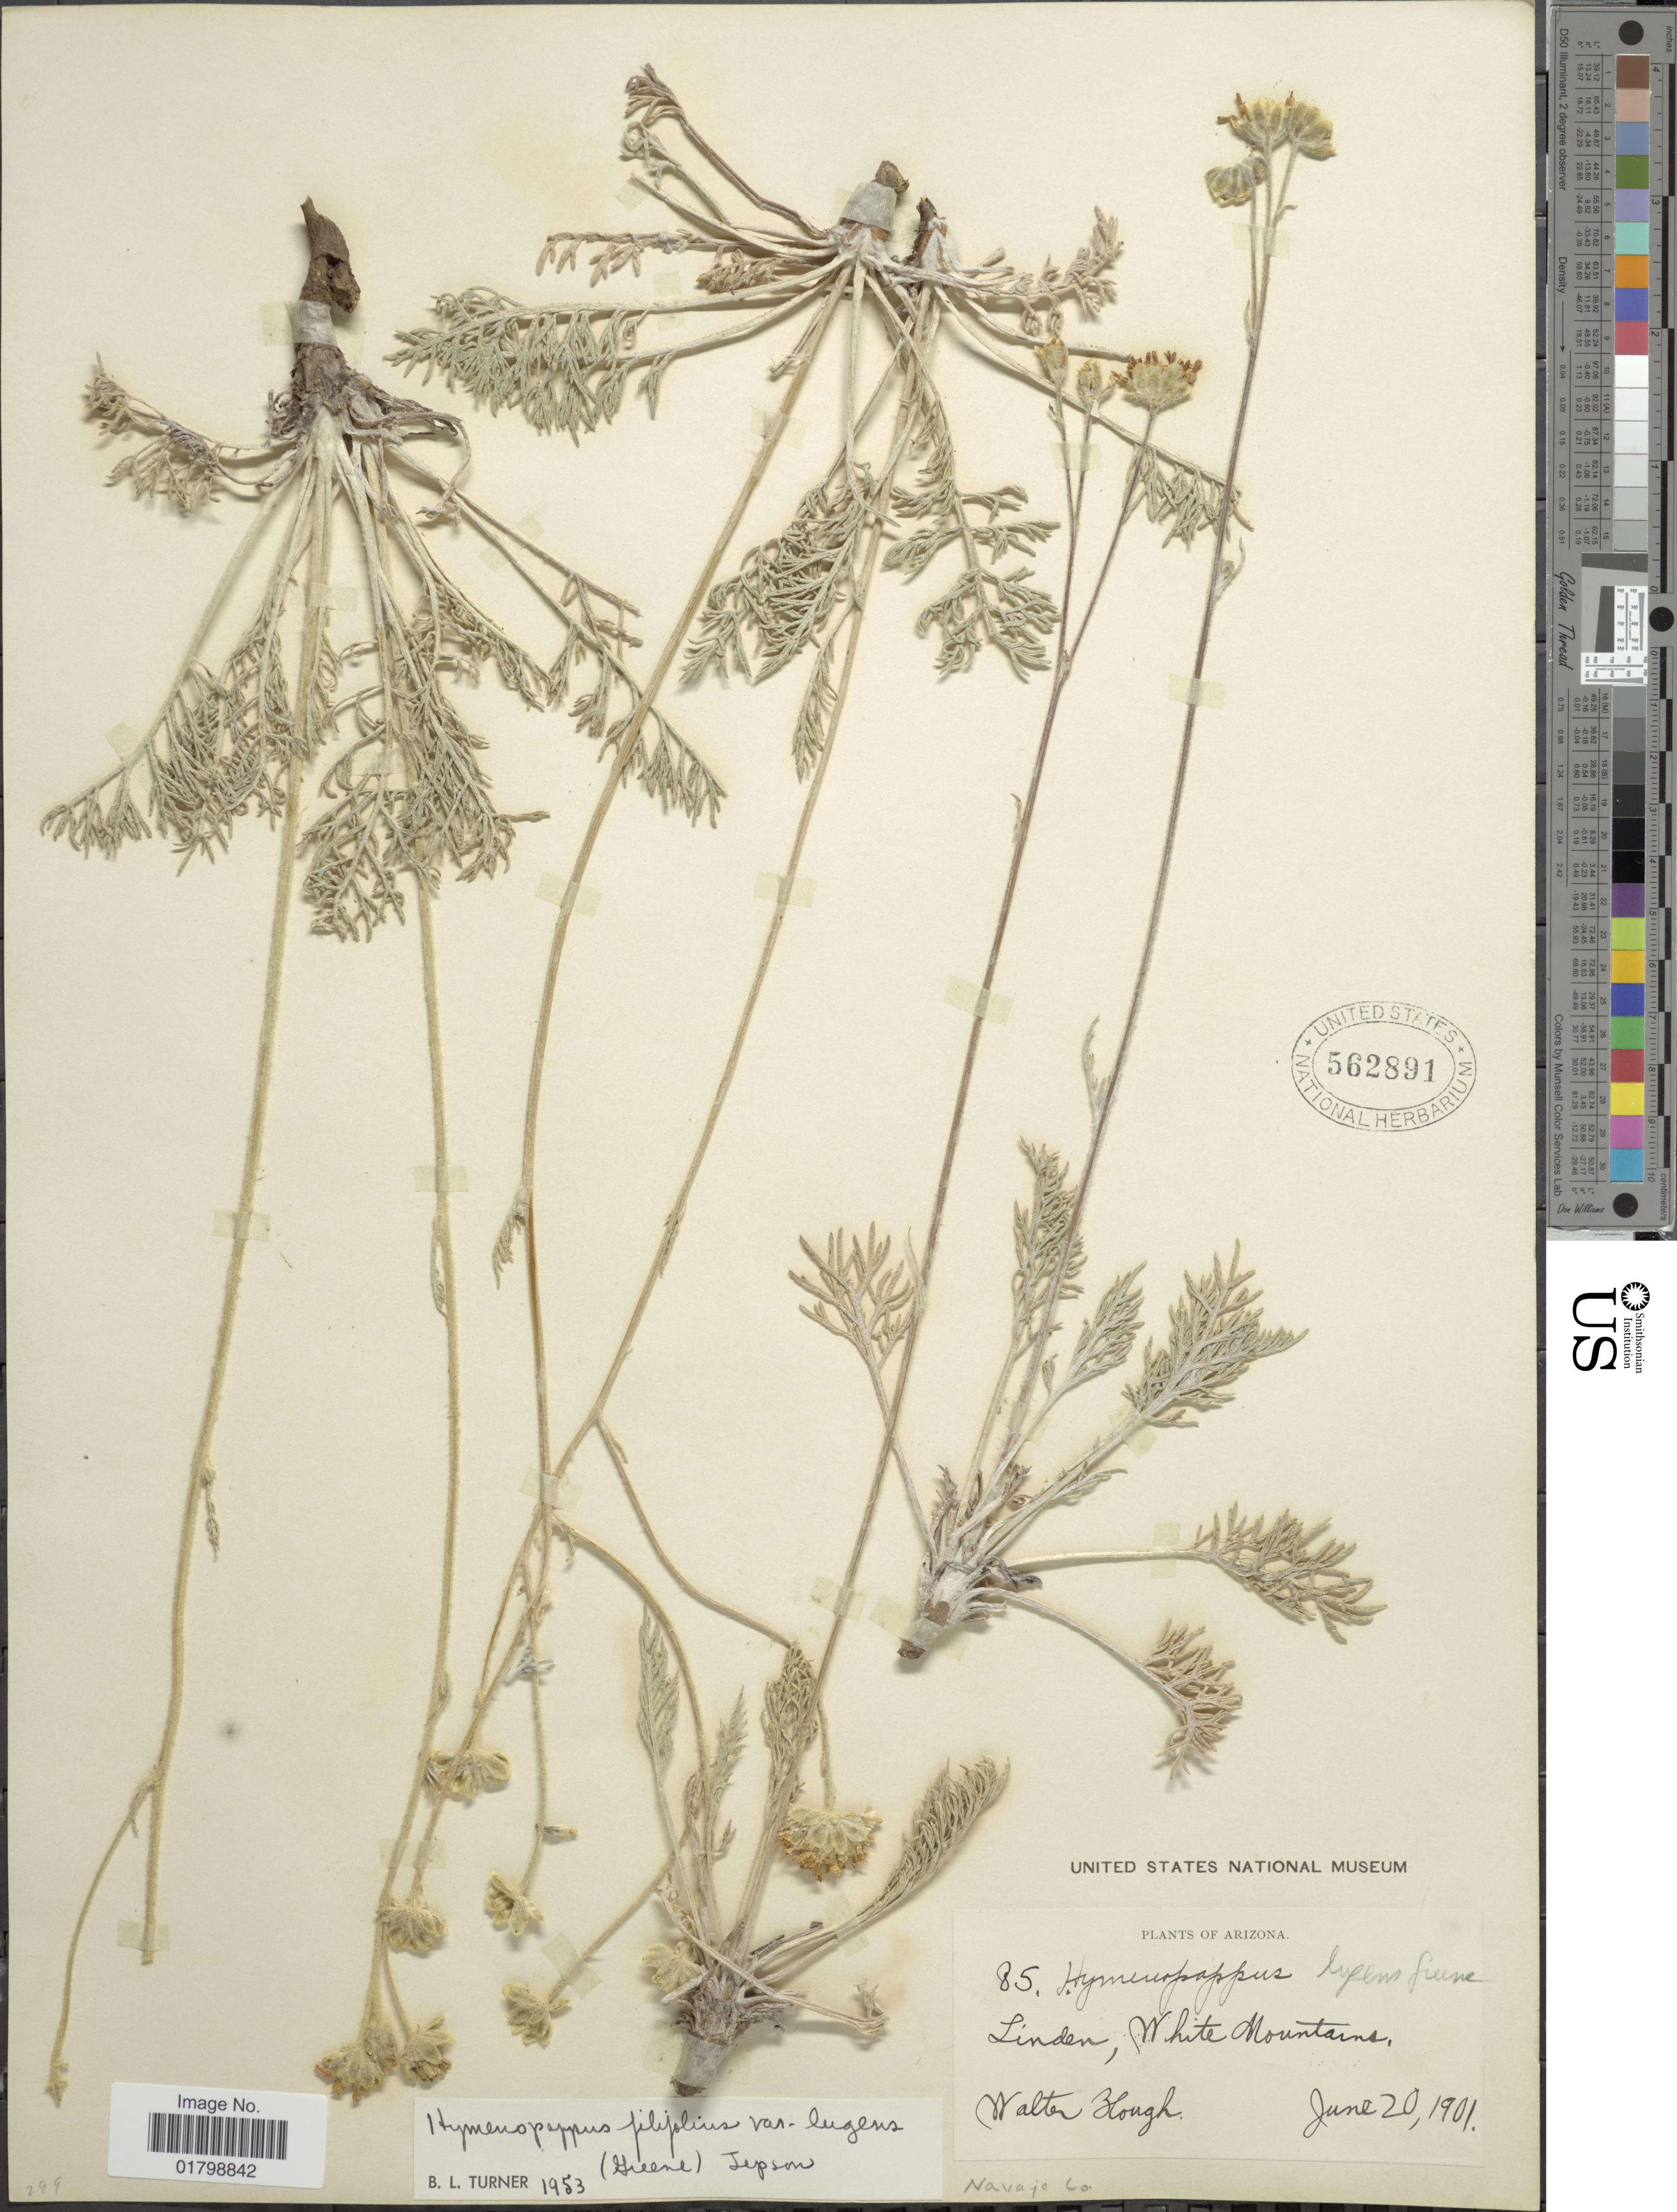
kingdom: Plantae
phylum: Tracheophyta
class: Magnoliopsida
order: Asterales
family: Asteraceae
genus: Hymenopappus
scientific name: Hymenopappus filifolius var. lugens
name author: (Greene) Jeps.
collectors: W. Hough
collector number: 85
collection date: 1901-06-20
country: United States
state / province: Arizona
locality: Linden, White Mountains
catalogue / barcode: US 562891